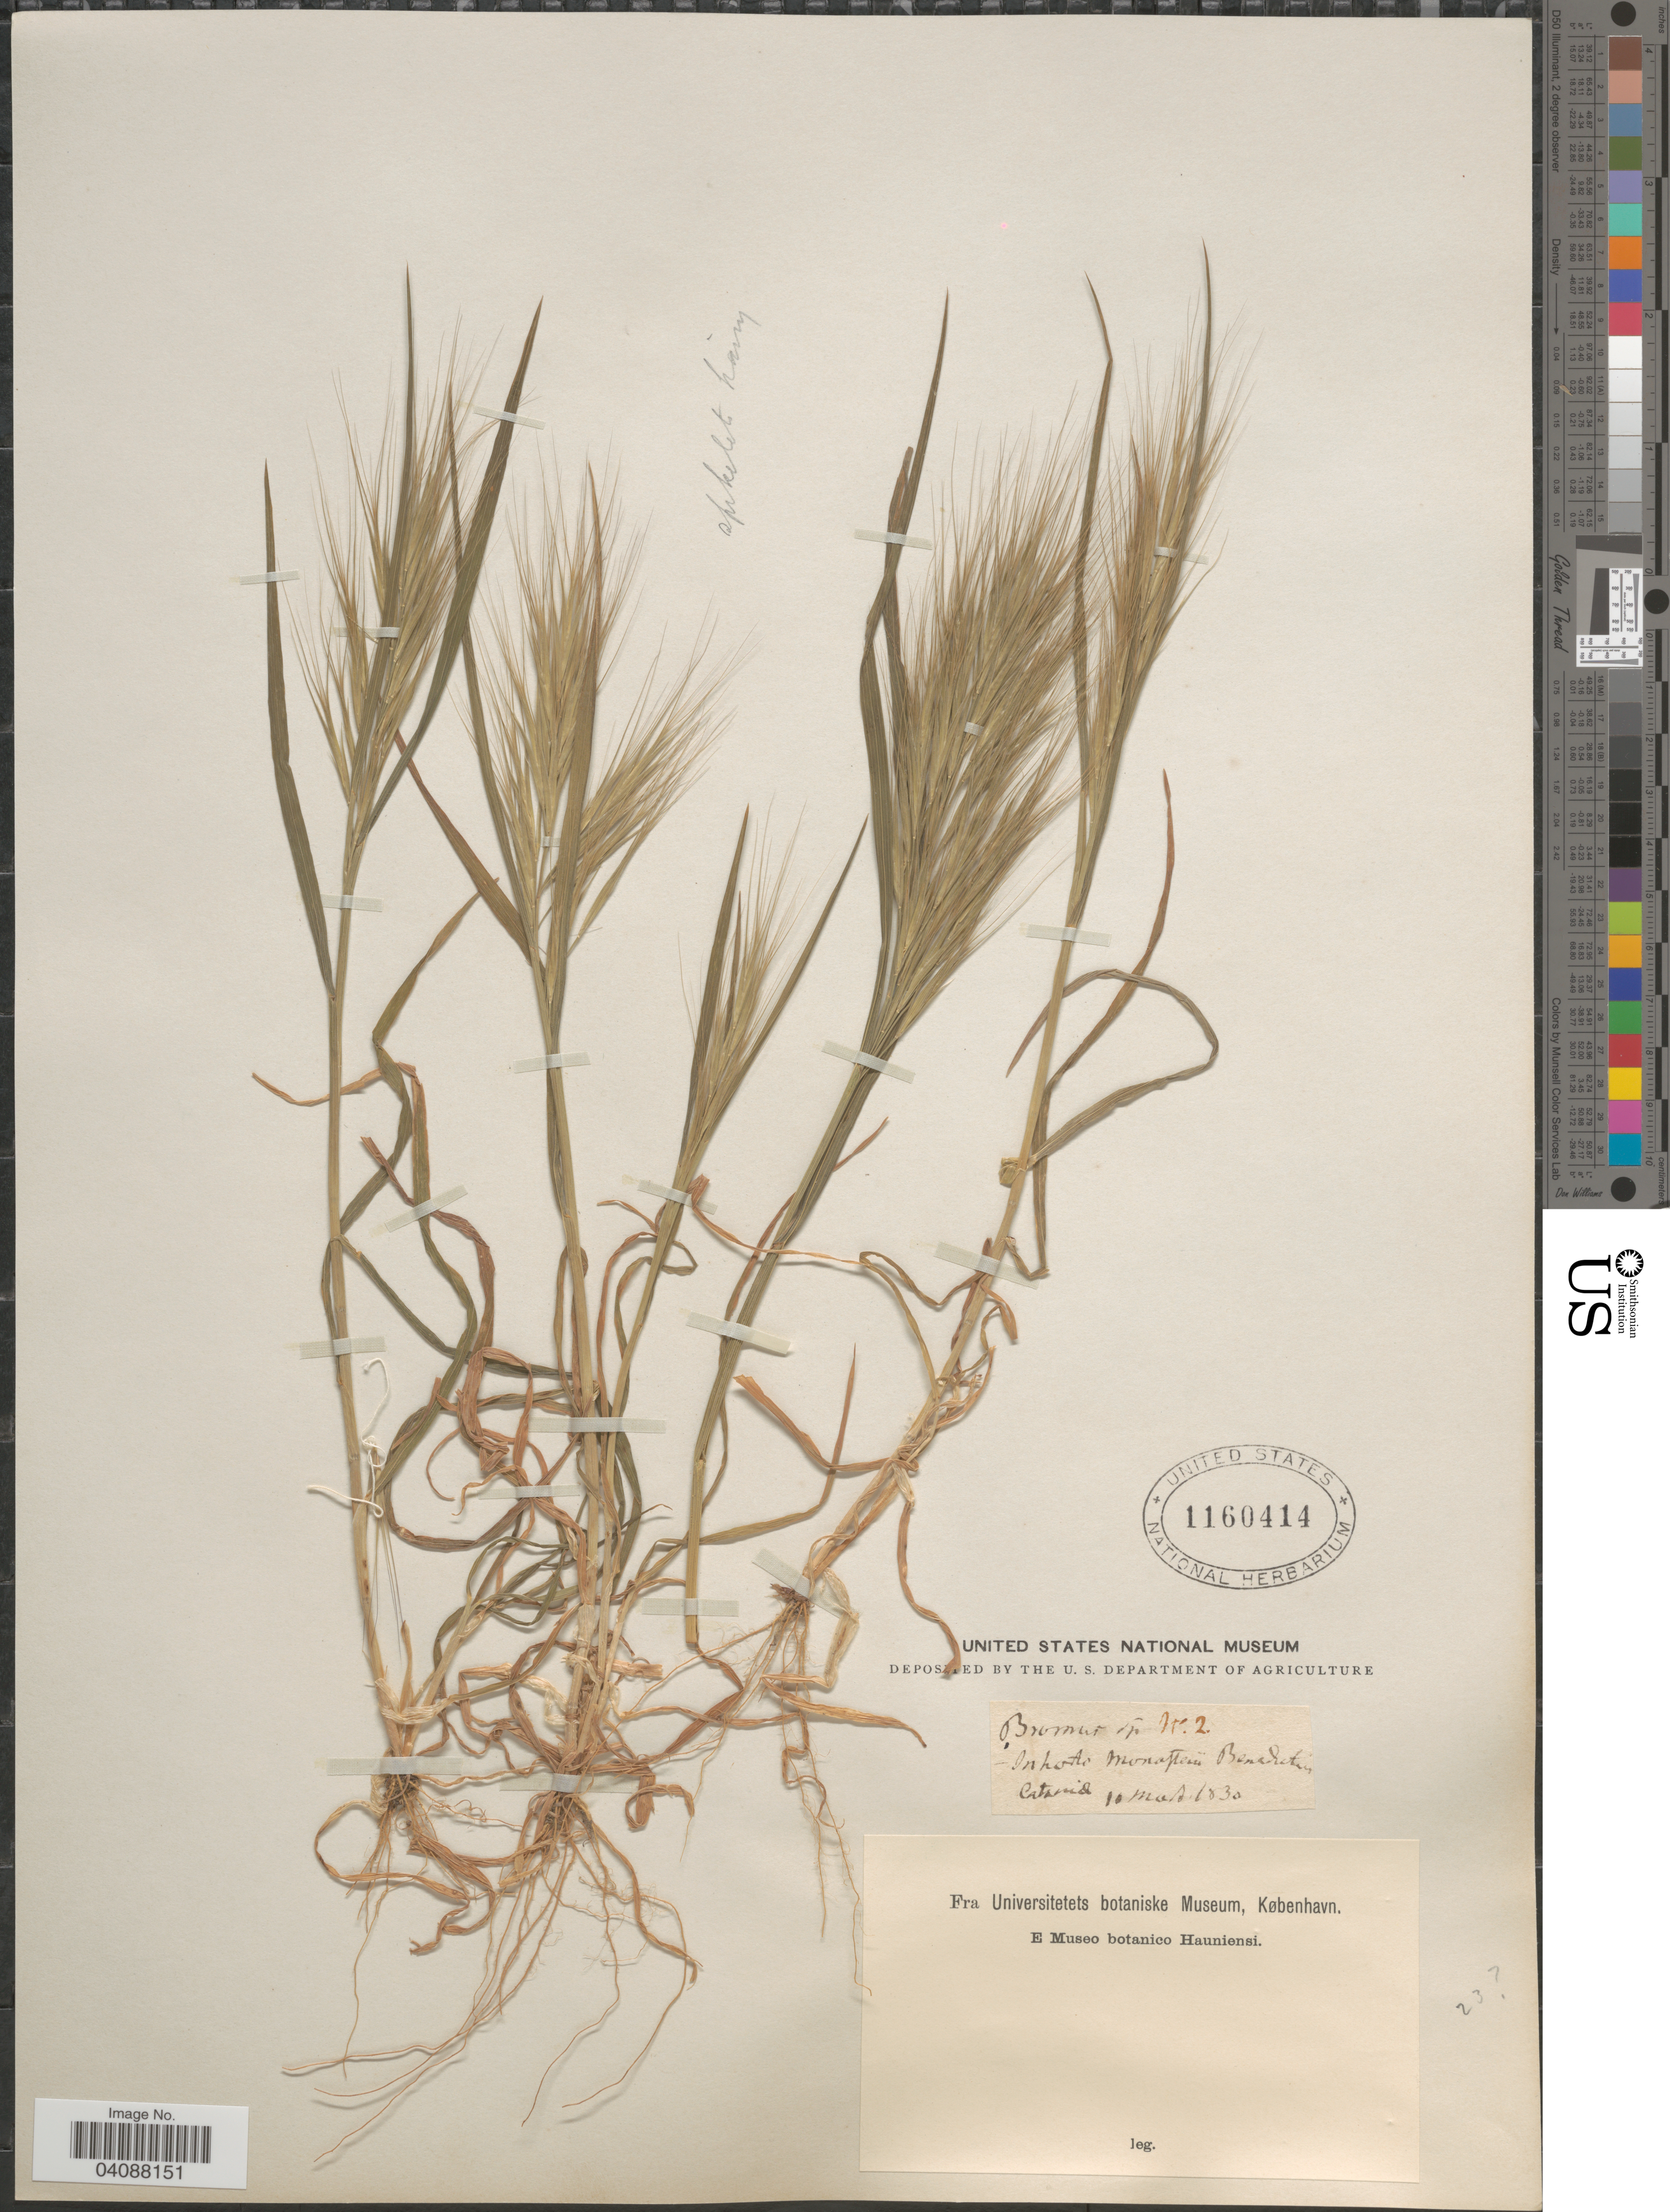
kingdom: Plantae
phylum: Tracheophyta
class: Liliopsida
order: Poales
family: Poaceae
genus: Bromus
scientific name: Bromus madritensis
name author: L.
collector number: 2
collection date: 1830-03-10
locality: In horti Monasterri Benadictine. Catamid.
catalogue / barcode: US 1160414